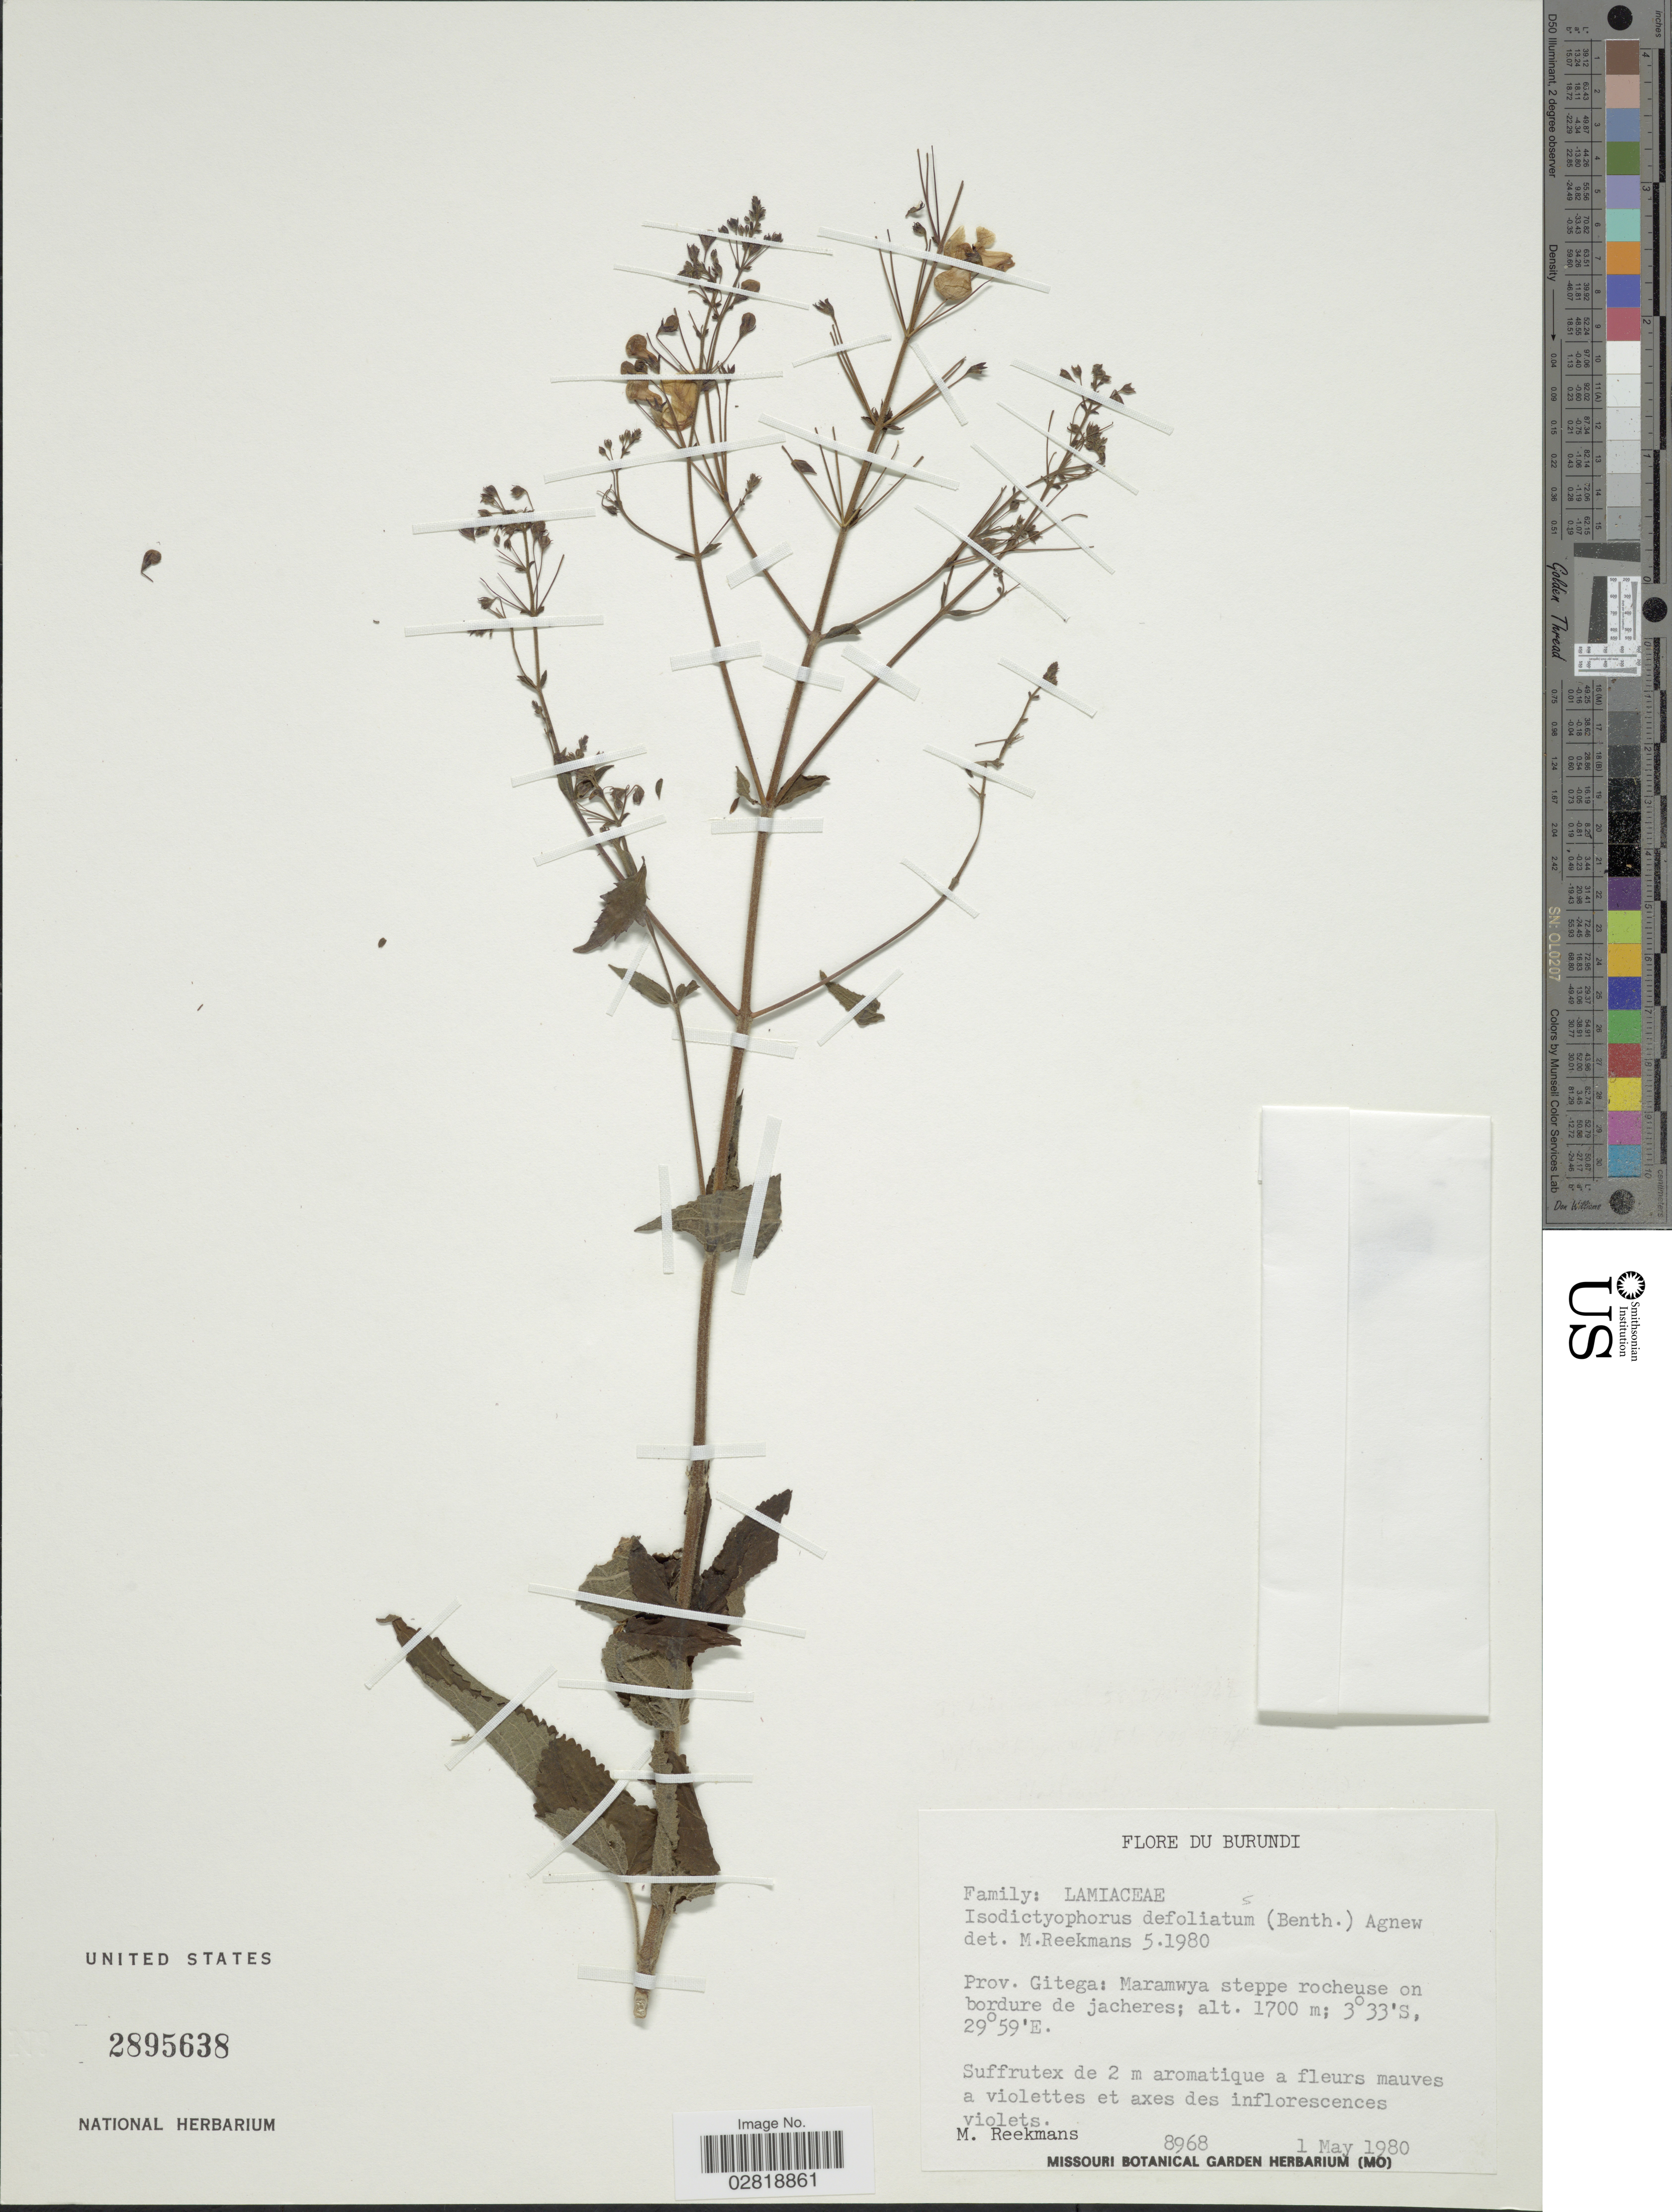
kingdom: Plantae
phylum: Tracheophyta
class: Magnoliopsida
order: Lamiales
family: Lamiaceae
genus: Isodictyophorus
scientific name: Isodictyophorus defoliatus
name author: (Hochst. ex Benth.) Agnew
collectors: M. Reekmans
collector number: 8968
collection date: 1980-05-01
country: Burundi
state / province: Gitega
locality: Maramwya steppe rocheuse on bordure de jacheres.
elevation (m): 1700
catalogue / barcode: US 2895638